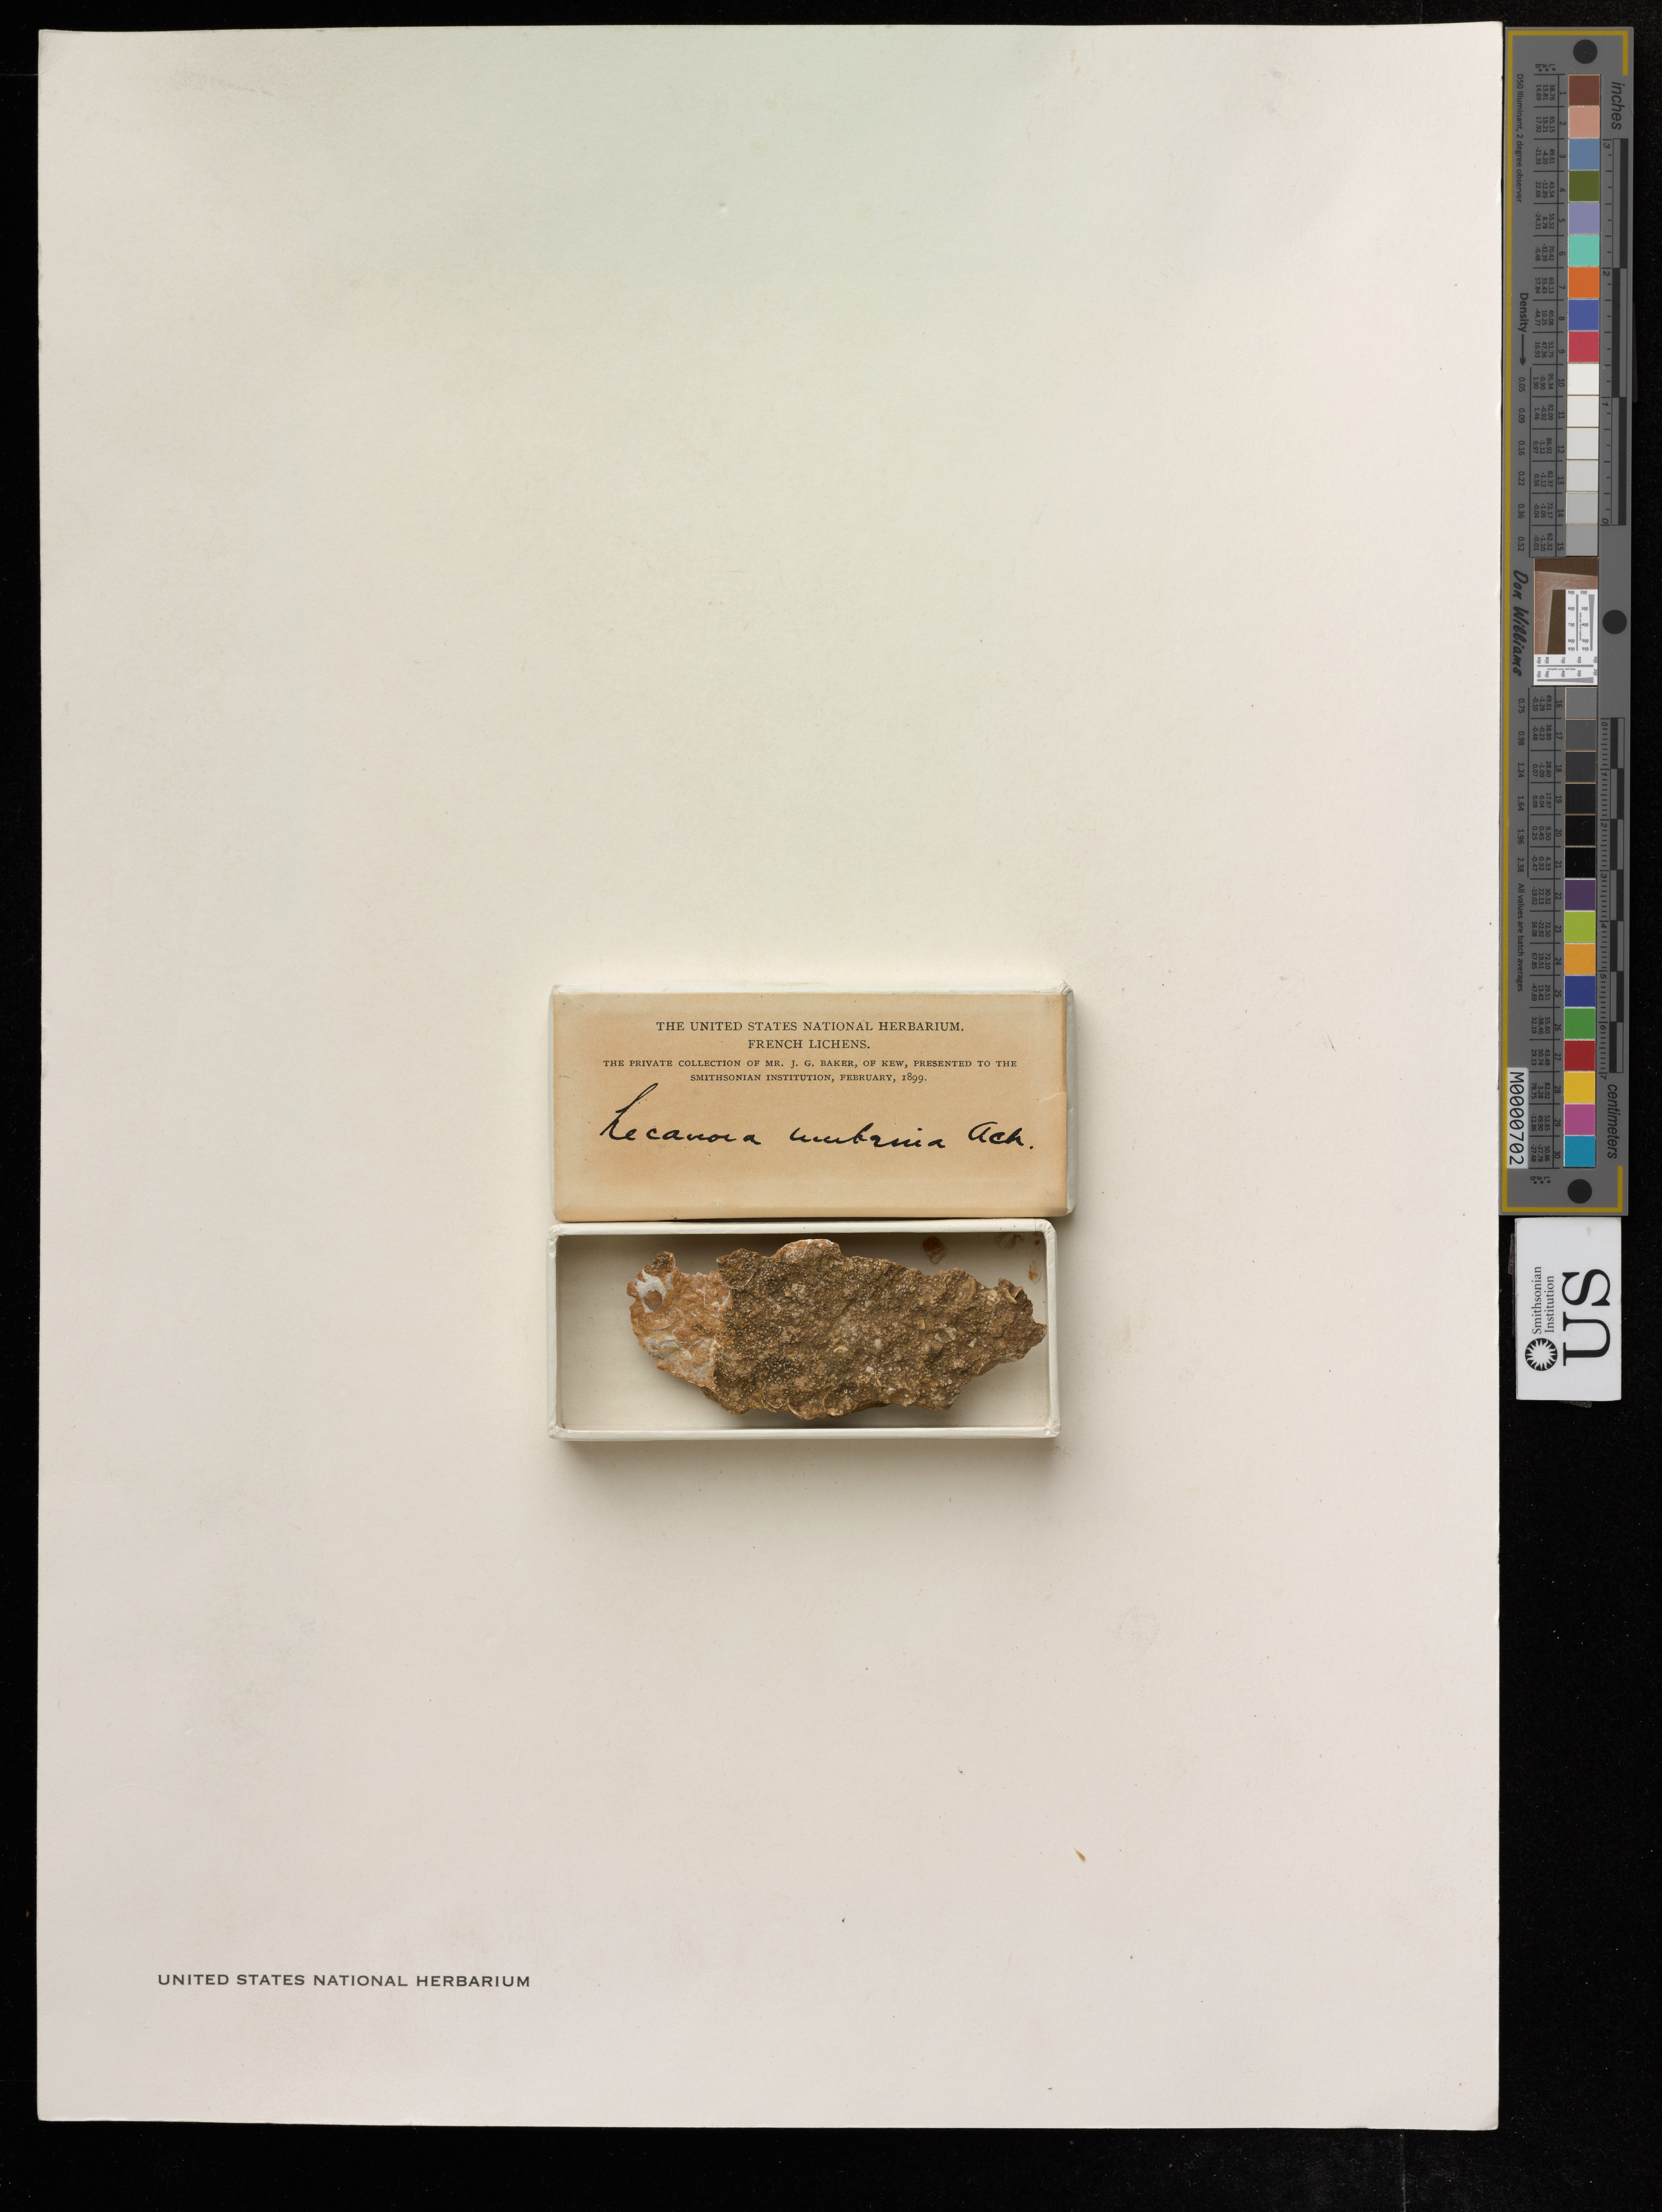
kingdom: Fungi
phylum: Ascomycota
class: Lecanoromycetes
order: Lecanorales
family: Lecanoraceae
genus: Lecanora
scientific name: Lecanora umbrina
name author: (Ach.) A. Massal.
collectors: A. Deseglise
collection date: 1864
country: France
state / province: Centre-Val de Loire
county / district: Cher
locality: pres Mehun.